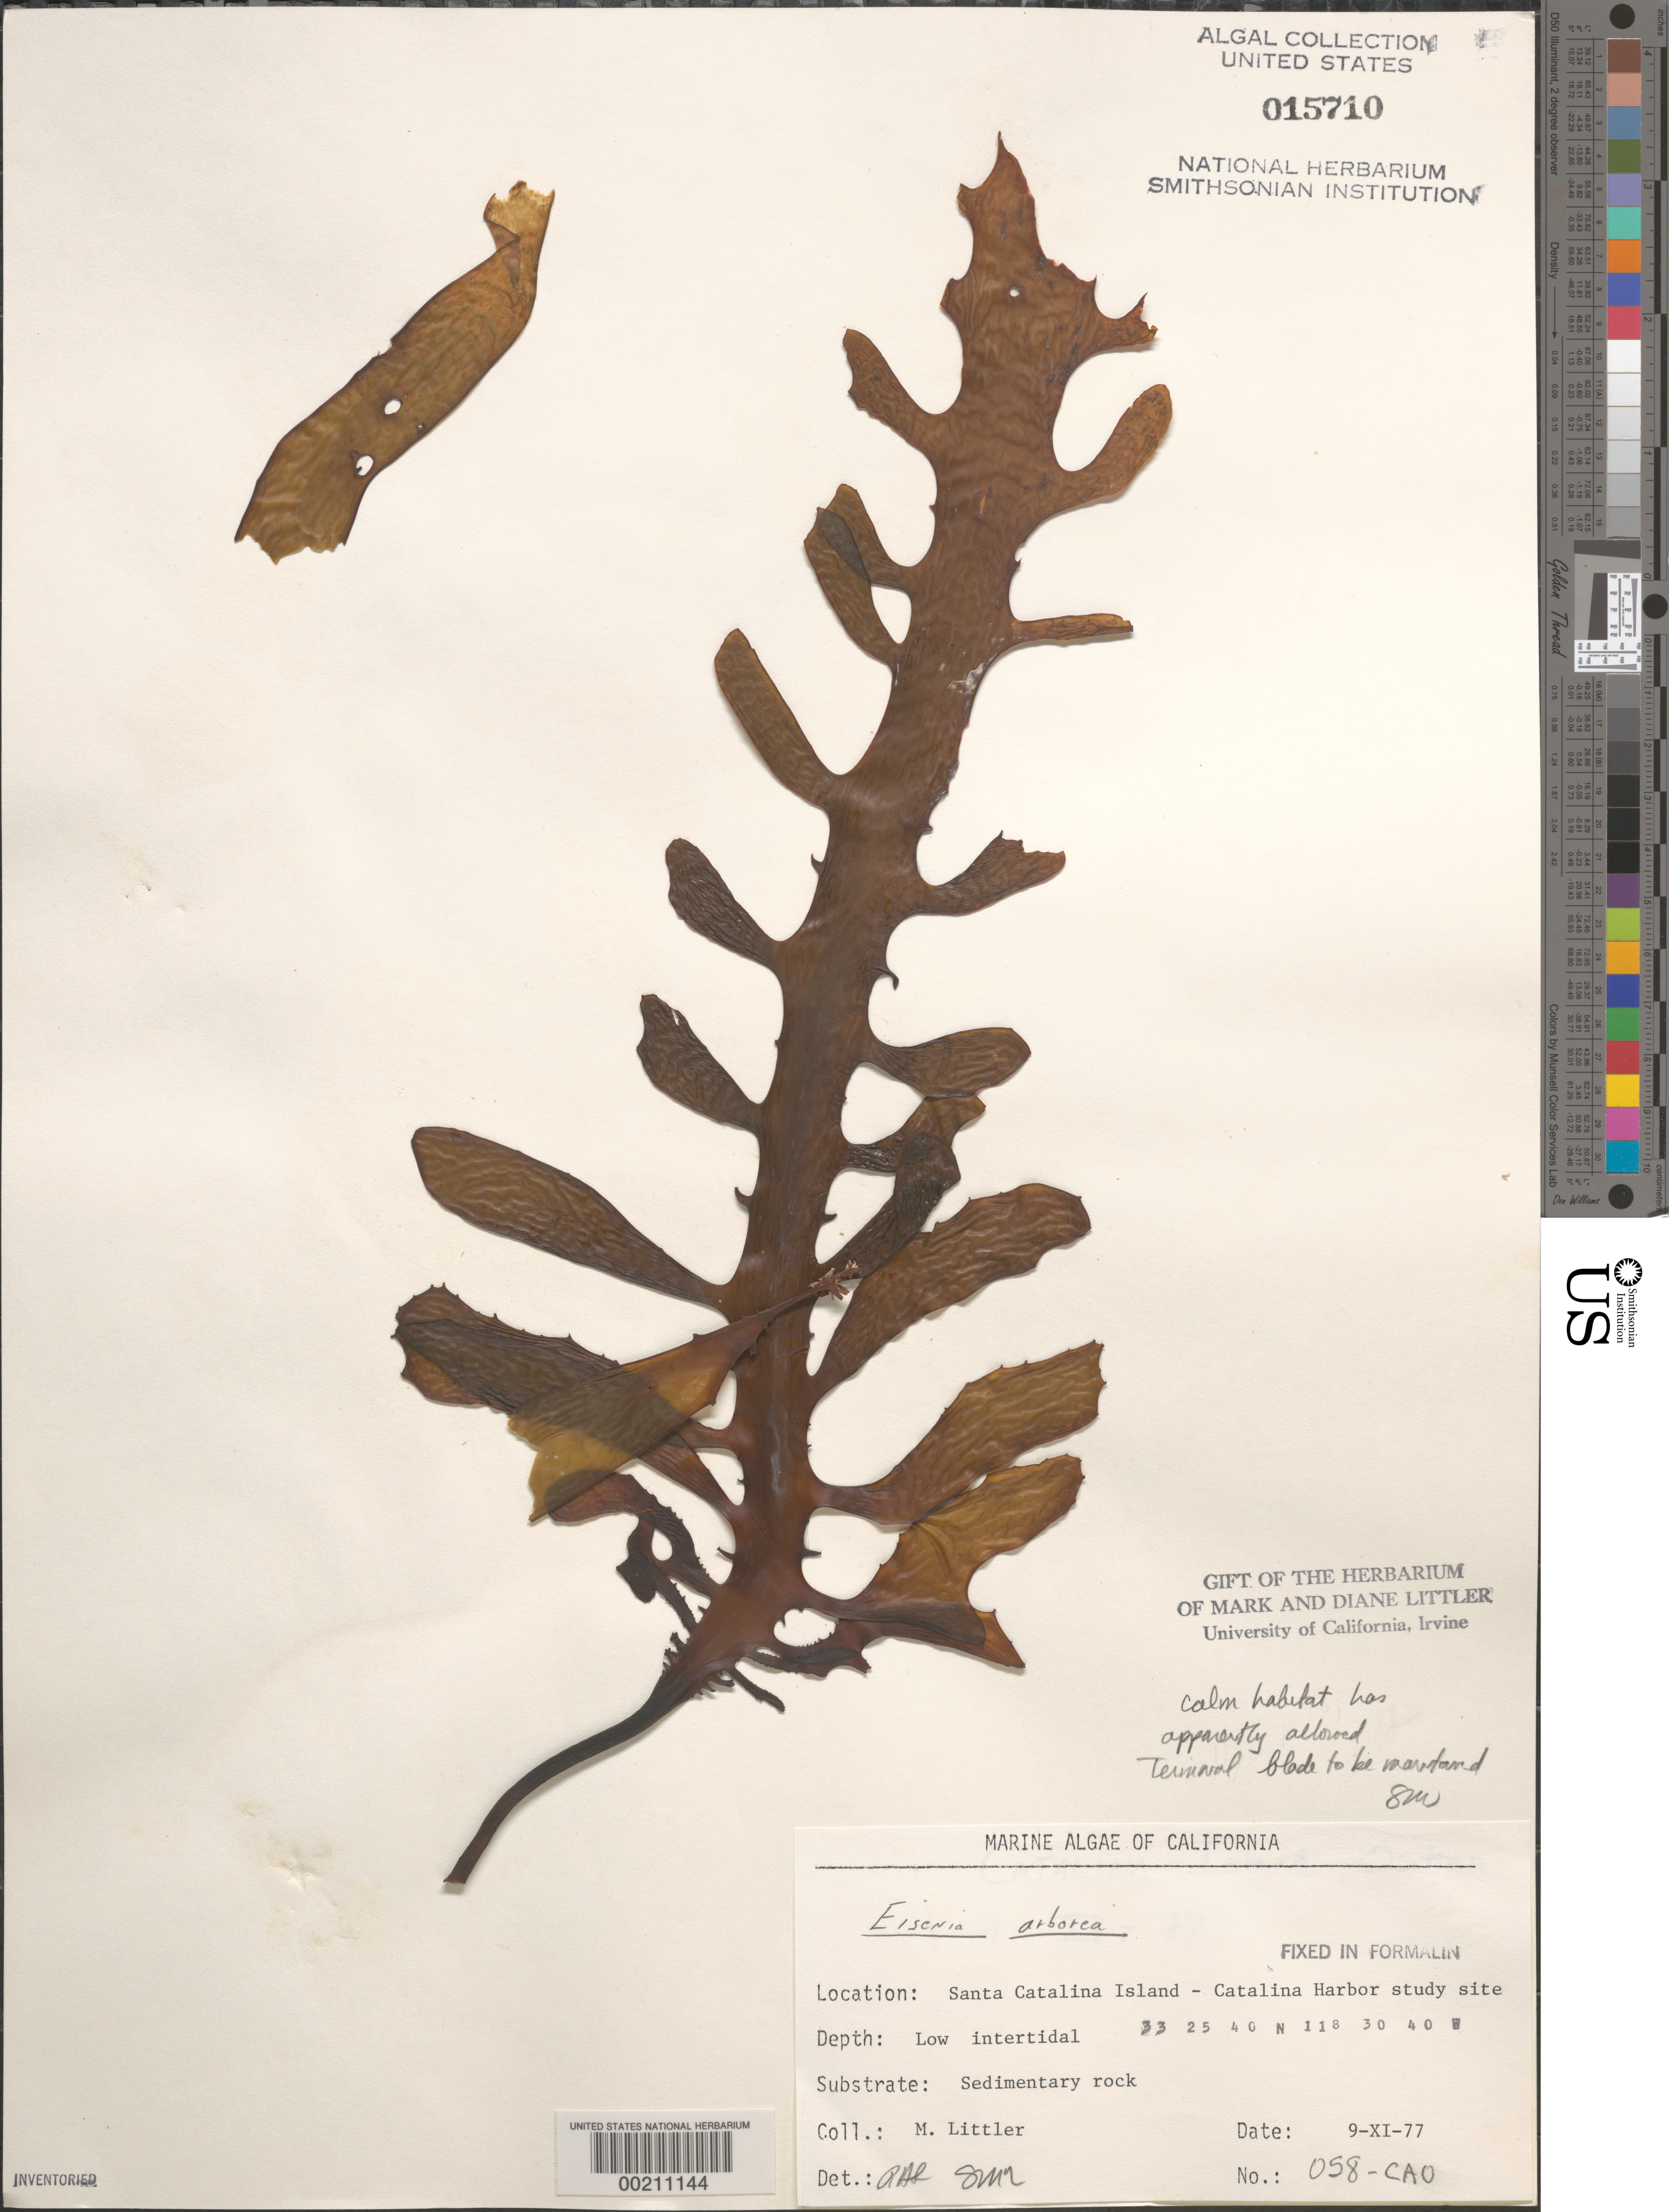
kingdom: Chromista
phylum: Ochrophyta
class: Phaeophyceae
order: Laminariales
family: Lessoniaceae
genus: Eisenia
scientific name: Eisenia arborea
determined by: Sims, Robert H.; Murray, S. N.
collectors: M. M. Littler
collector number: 058-cao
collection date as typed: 09 Nov 1977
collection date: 1977-11-09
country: United States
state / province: California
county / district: Los Angeles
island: Santa Catalina Island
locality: Catalina Harbor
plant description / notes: BLM-SOCALBIGHT Rocky Intertidal Survey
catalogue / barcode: US 15710